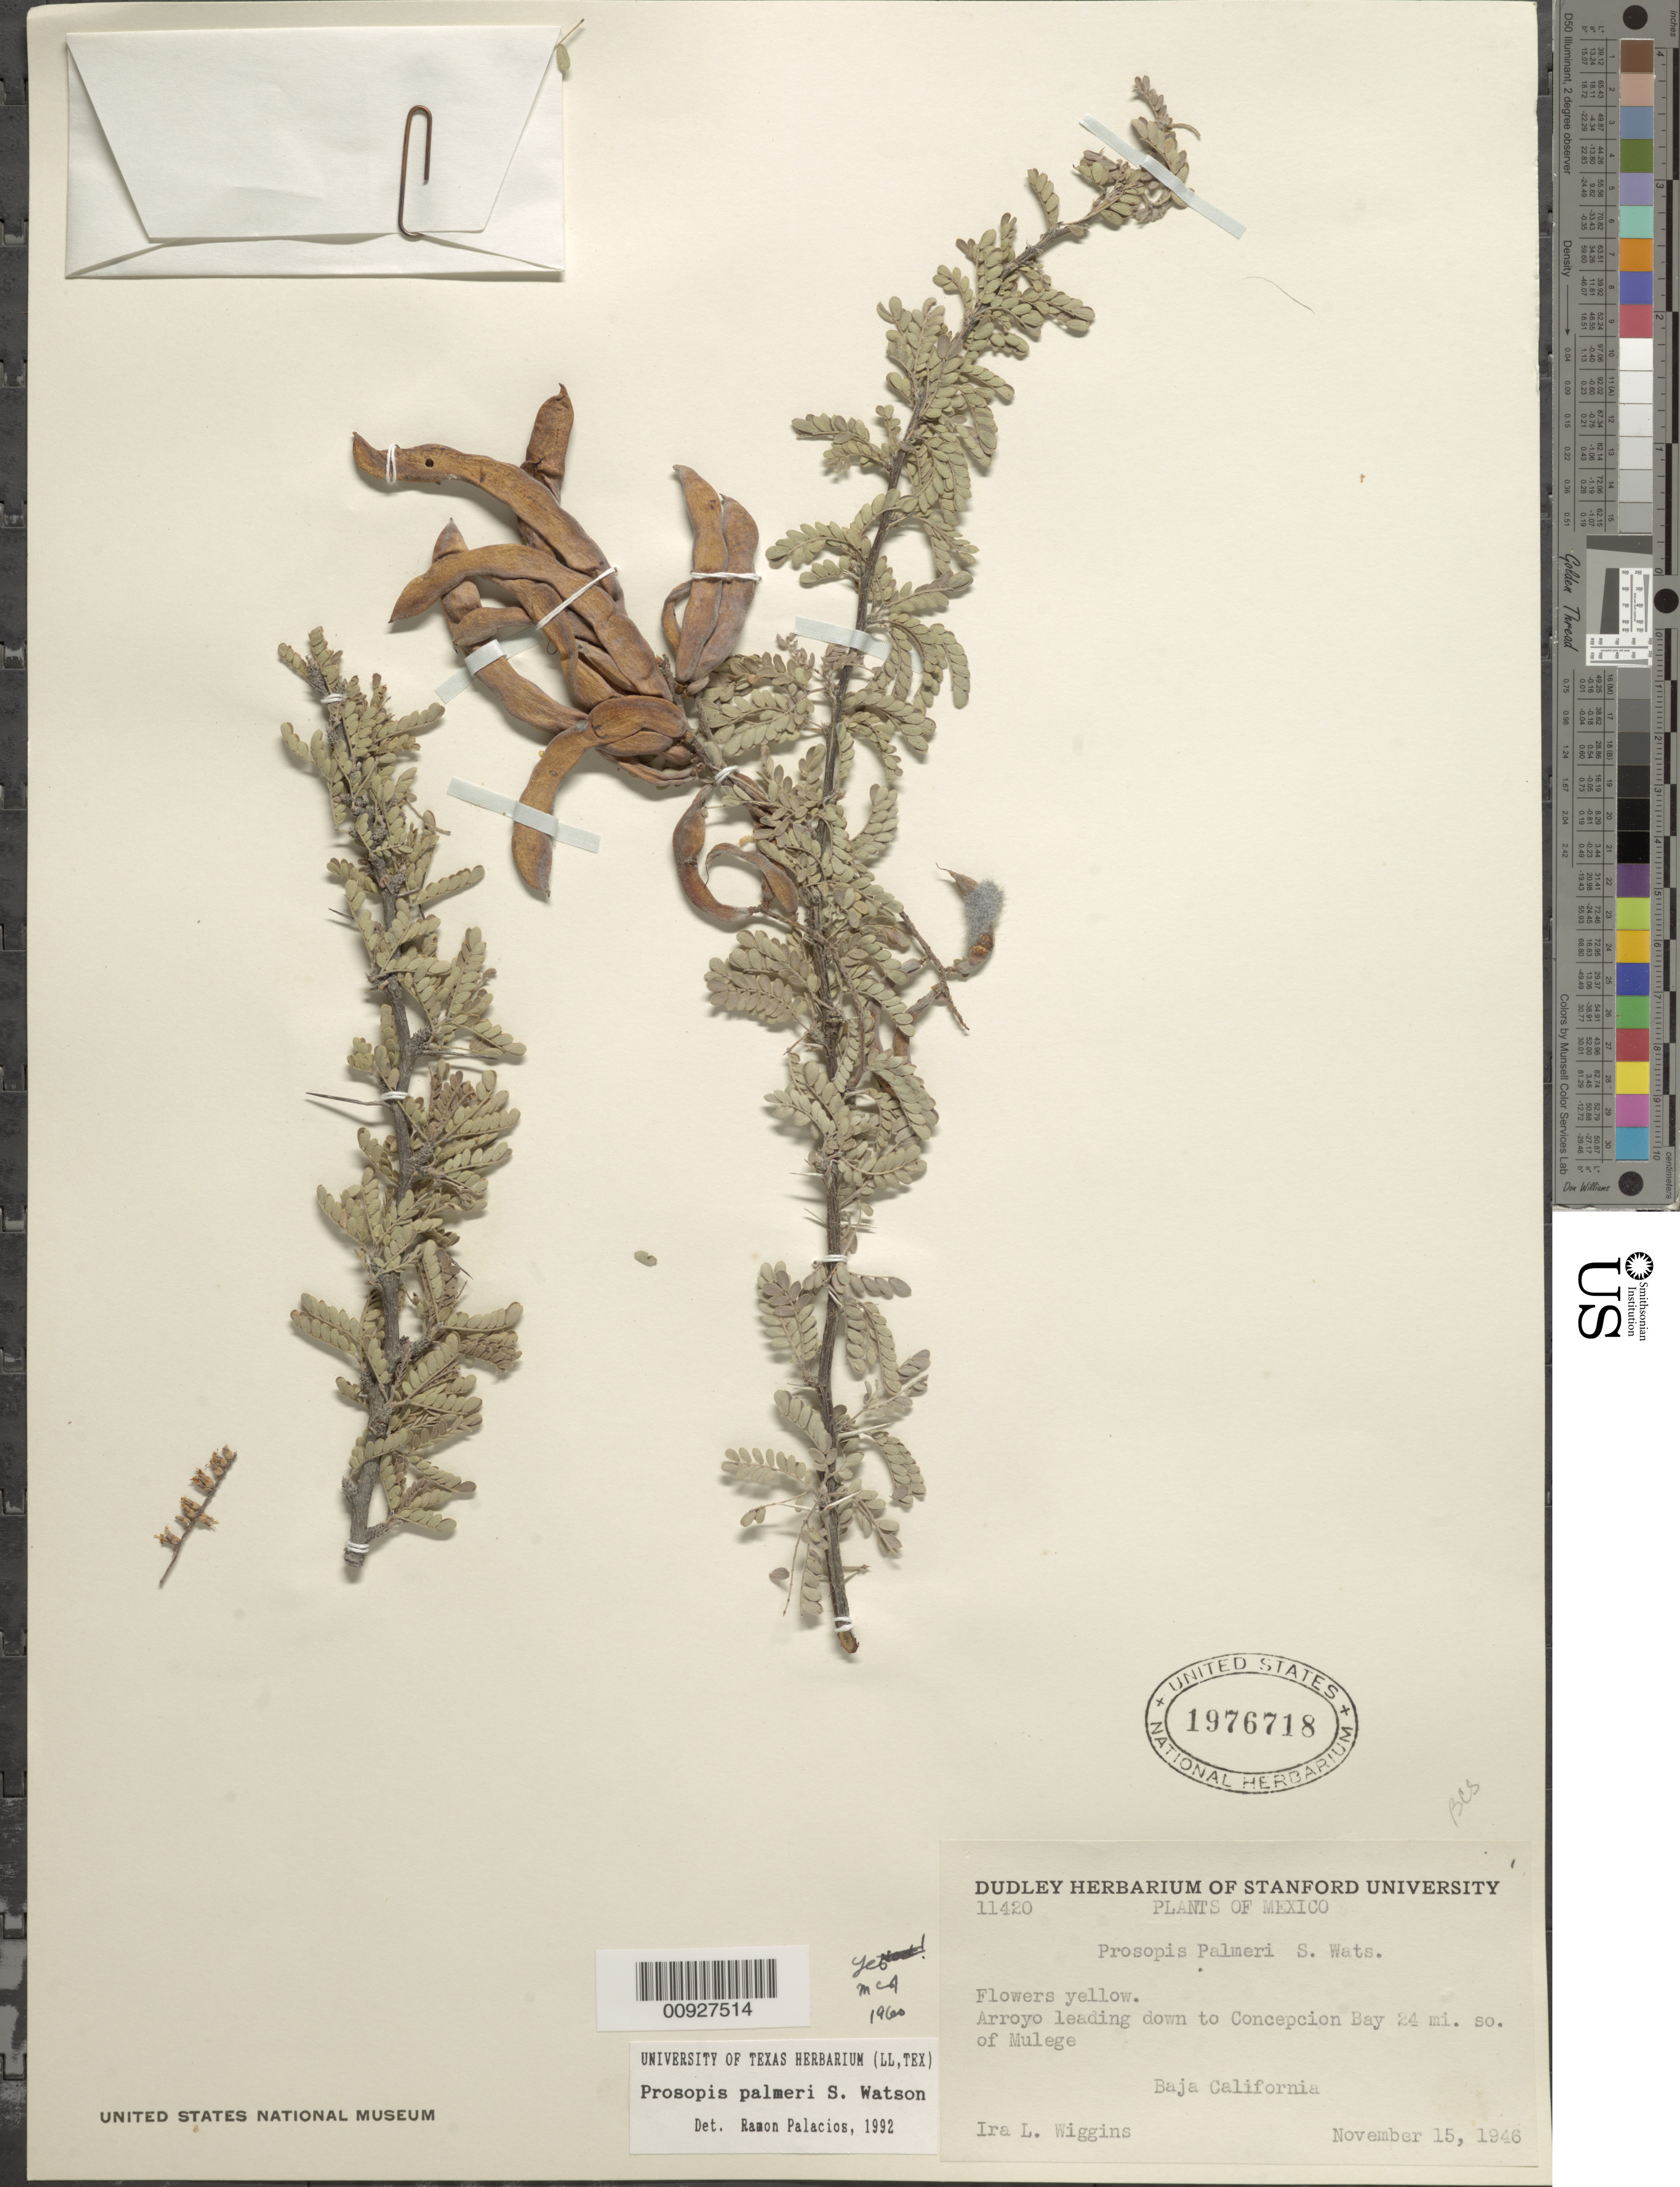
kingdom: Plantae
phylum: Tracheophyta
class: Magnoliopsida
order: Fabales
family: Fabaceae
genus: Strombocarpa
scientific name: Strombocarpa palmeri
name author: (S. Watson) C. E. Hughes & G.P. Lewis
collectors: I. L. Wiggins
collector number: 11420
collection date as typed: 15 Nov 1946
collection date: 1946-11-15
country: Mexico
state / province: Baja California Sur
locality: Concepción Bay 24 mi. S of Mulege.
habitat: Arroyo leading down to Bay.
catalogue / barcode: US 1976718